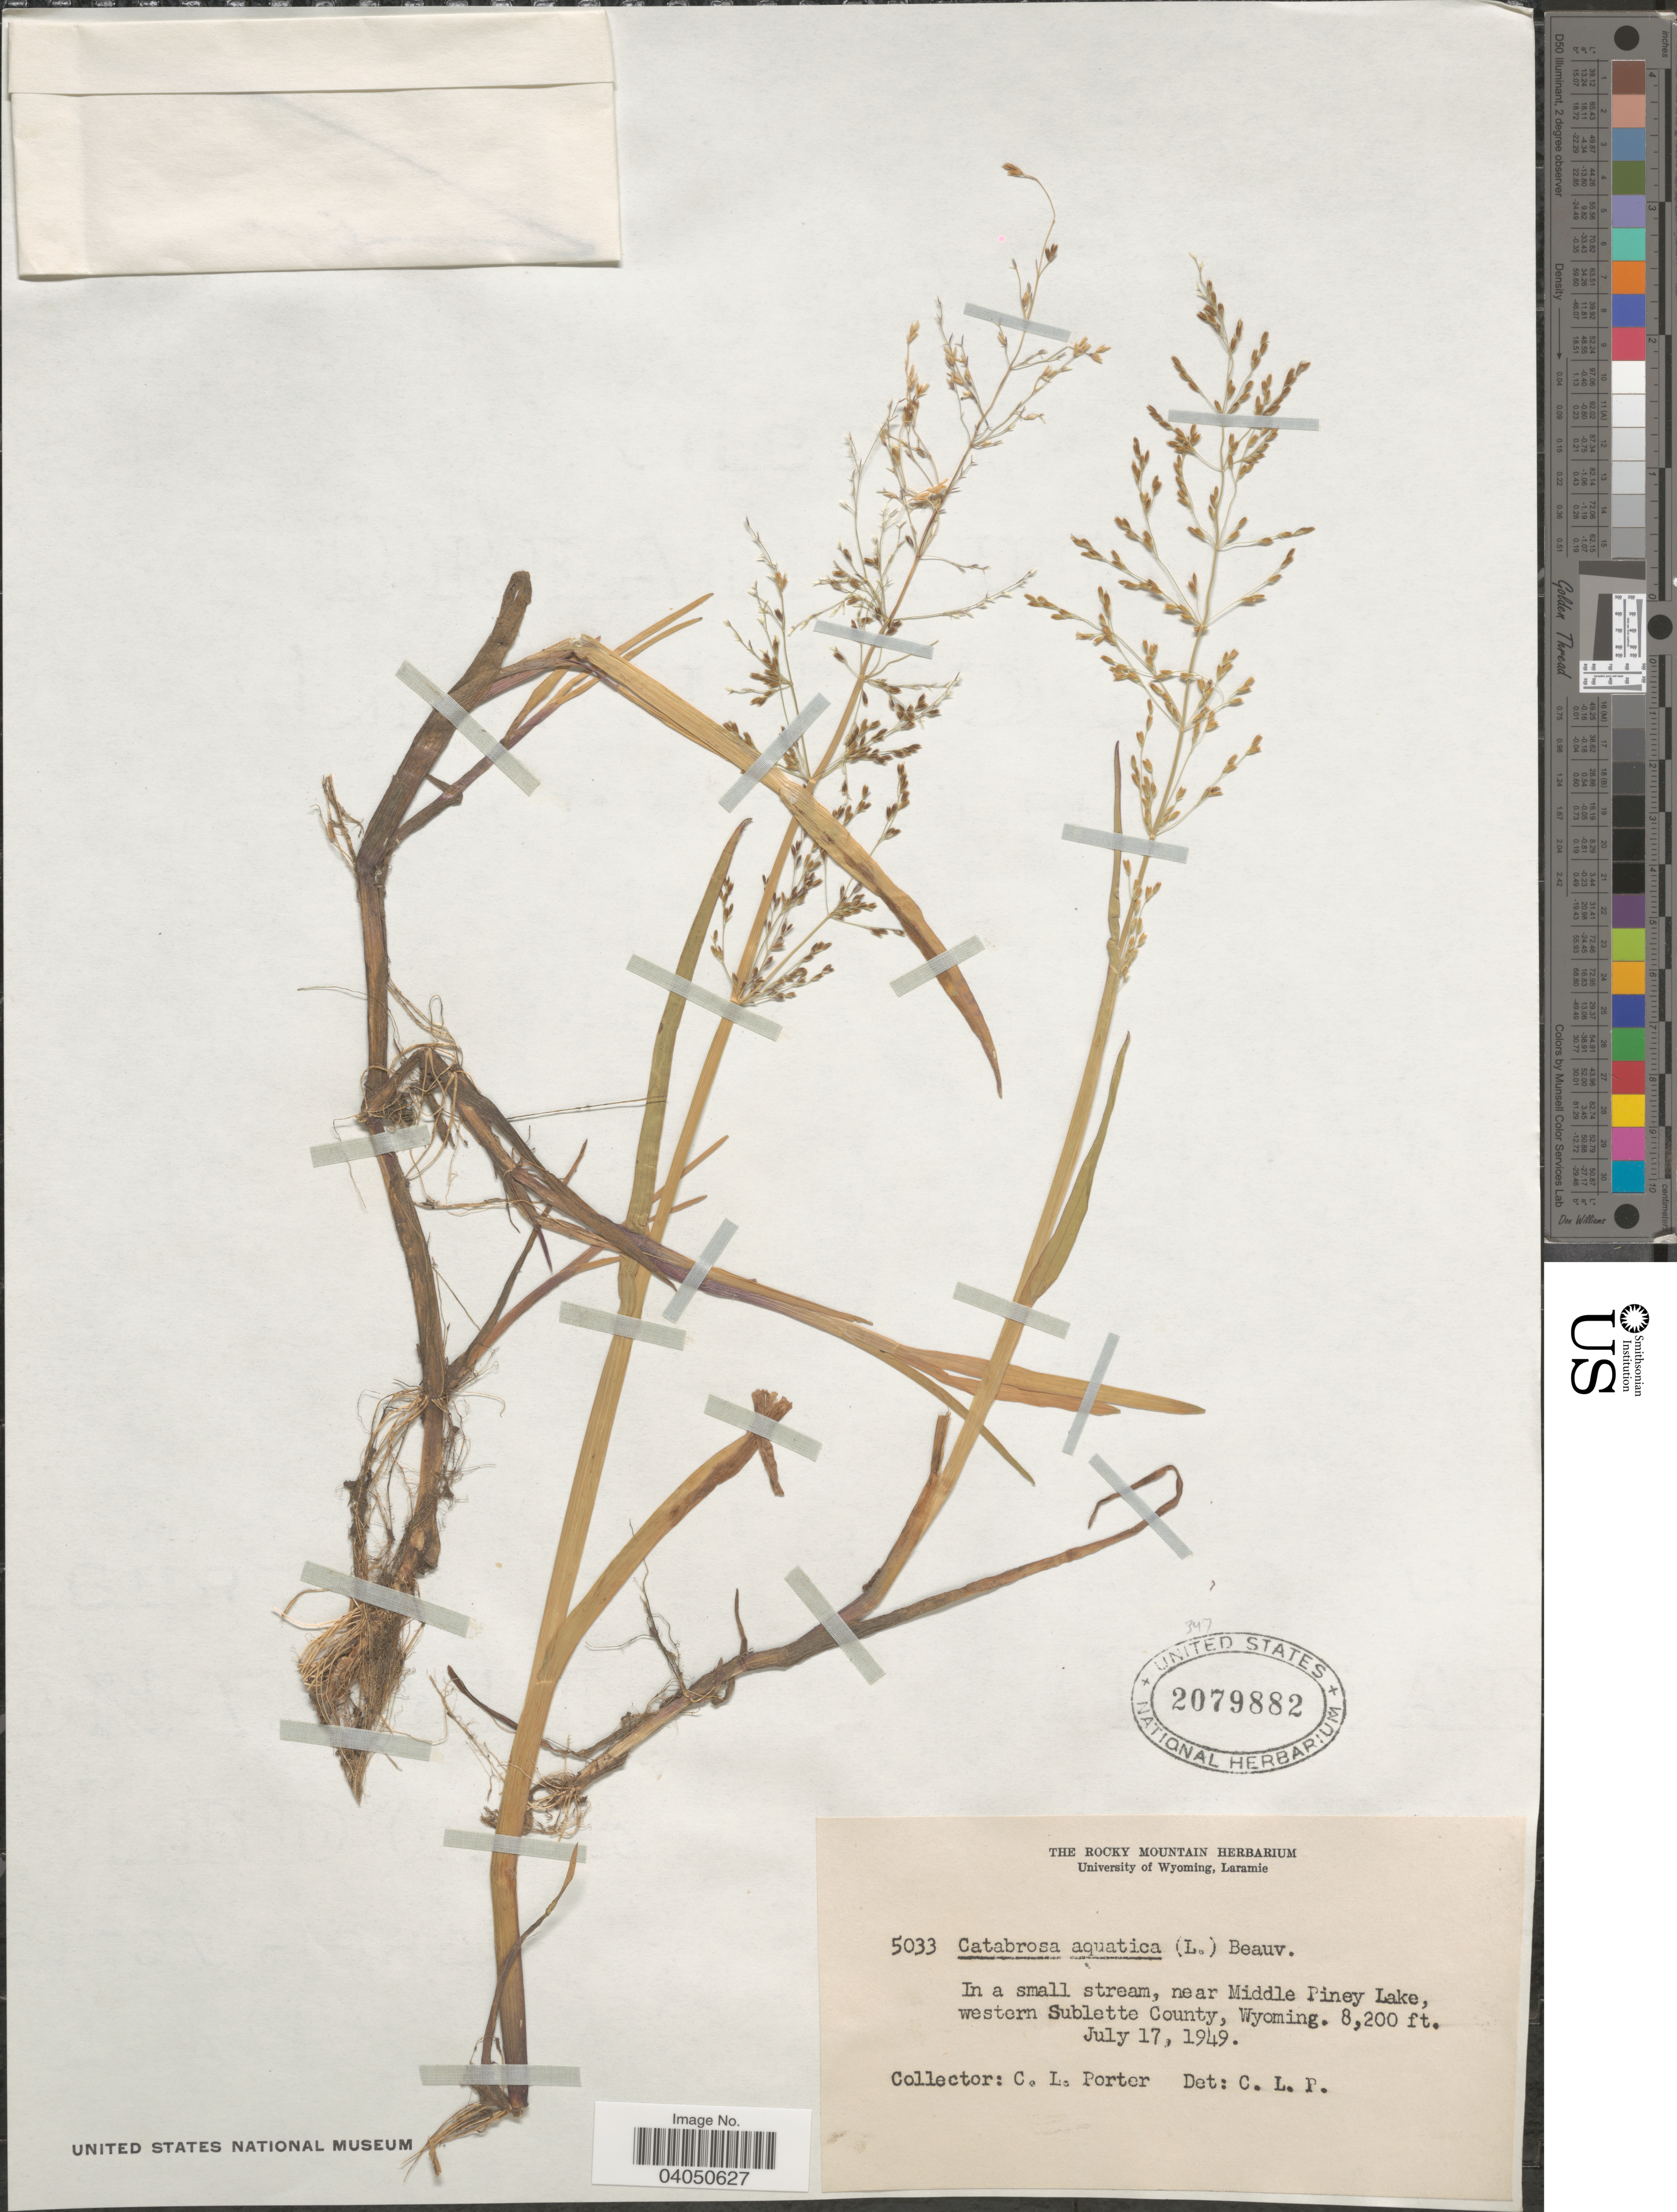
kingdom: Plantae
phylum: Tracheophyta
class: Liliopsida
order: Poales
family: Poaceae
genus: Catabrosa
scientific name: Catabrosa aquatica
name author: (L.) P. Beauv.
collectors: C. L. Porter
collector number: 5033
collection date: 1949-07-17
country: United States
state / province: Wyoming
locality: In a small stream, near Middle Piney Lake, western Sublette County.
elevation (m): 2499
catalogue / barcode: US 2079882